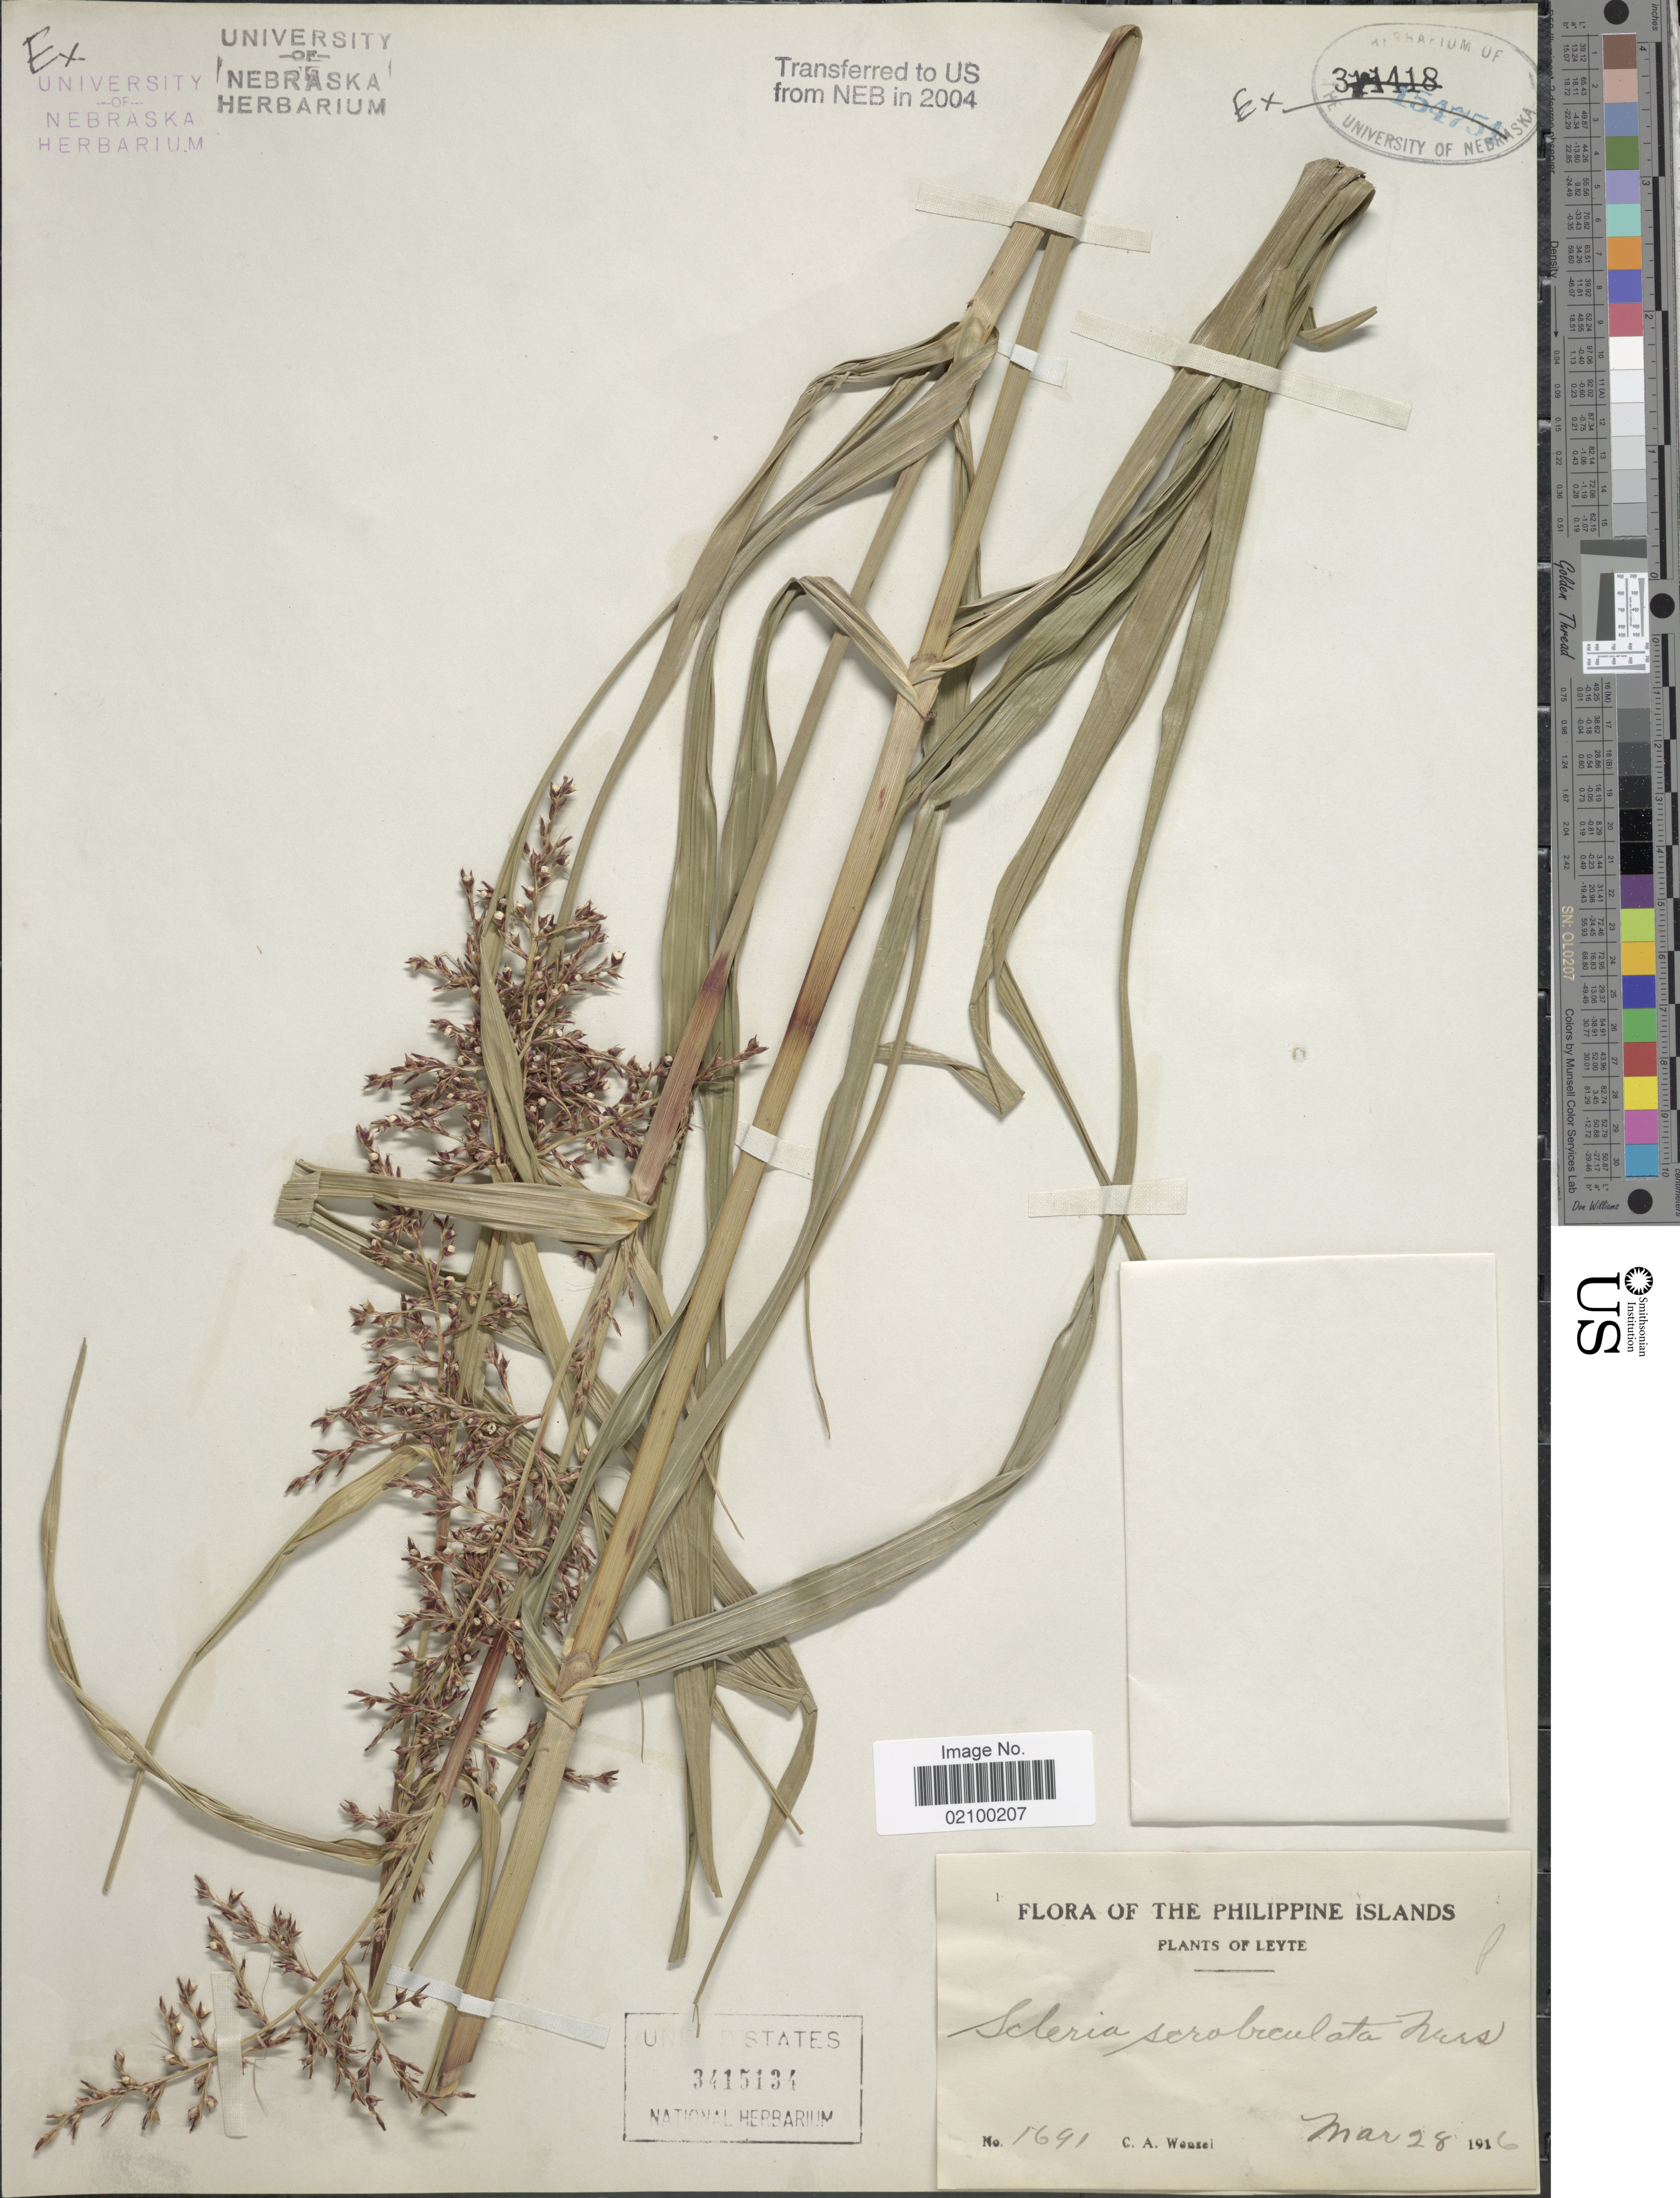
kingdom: Plantae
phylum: Tracheophyta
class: Liliopsida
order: Poales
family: Cyperaceae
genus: Scleria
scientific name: Scleria scrobiculata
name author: Nees & Meyen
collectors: C. Wenzel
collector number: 1691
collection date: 1916-03-28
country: Philippines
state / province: Eastern Visayas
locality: Leyte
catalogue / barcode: US 3415134